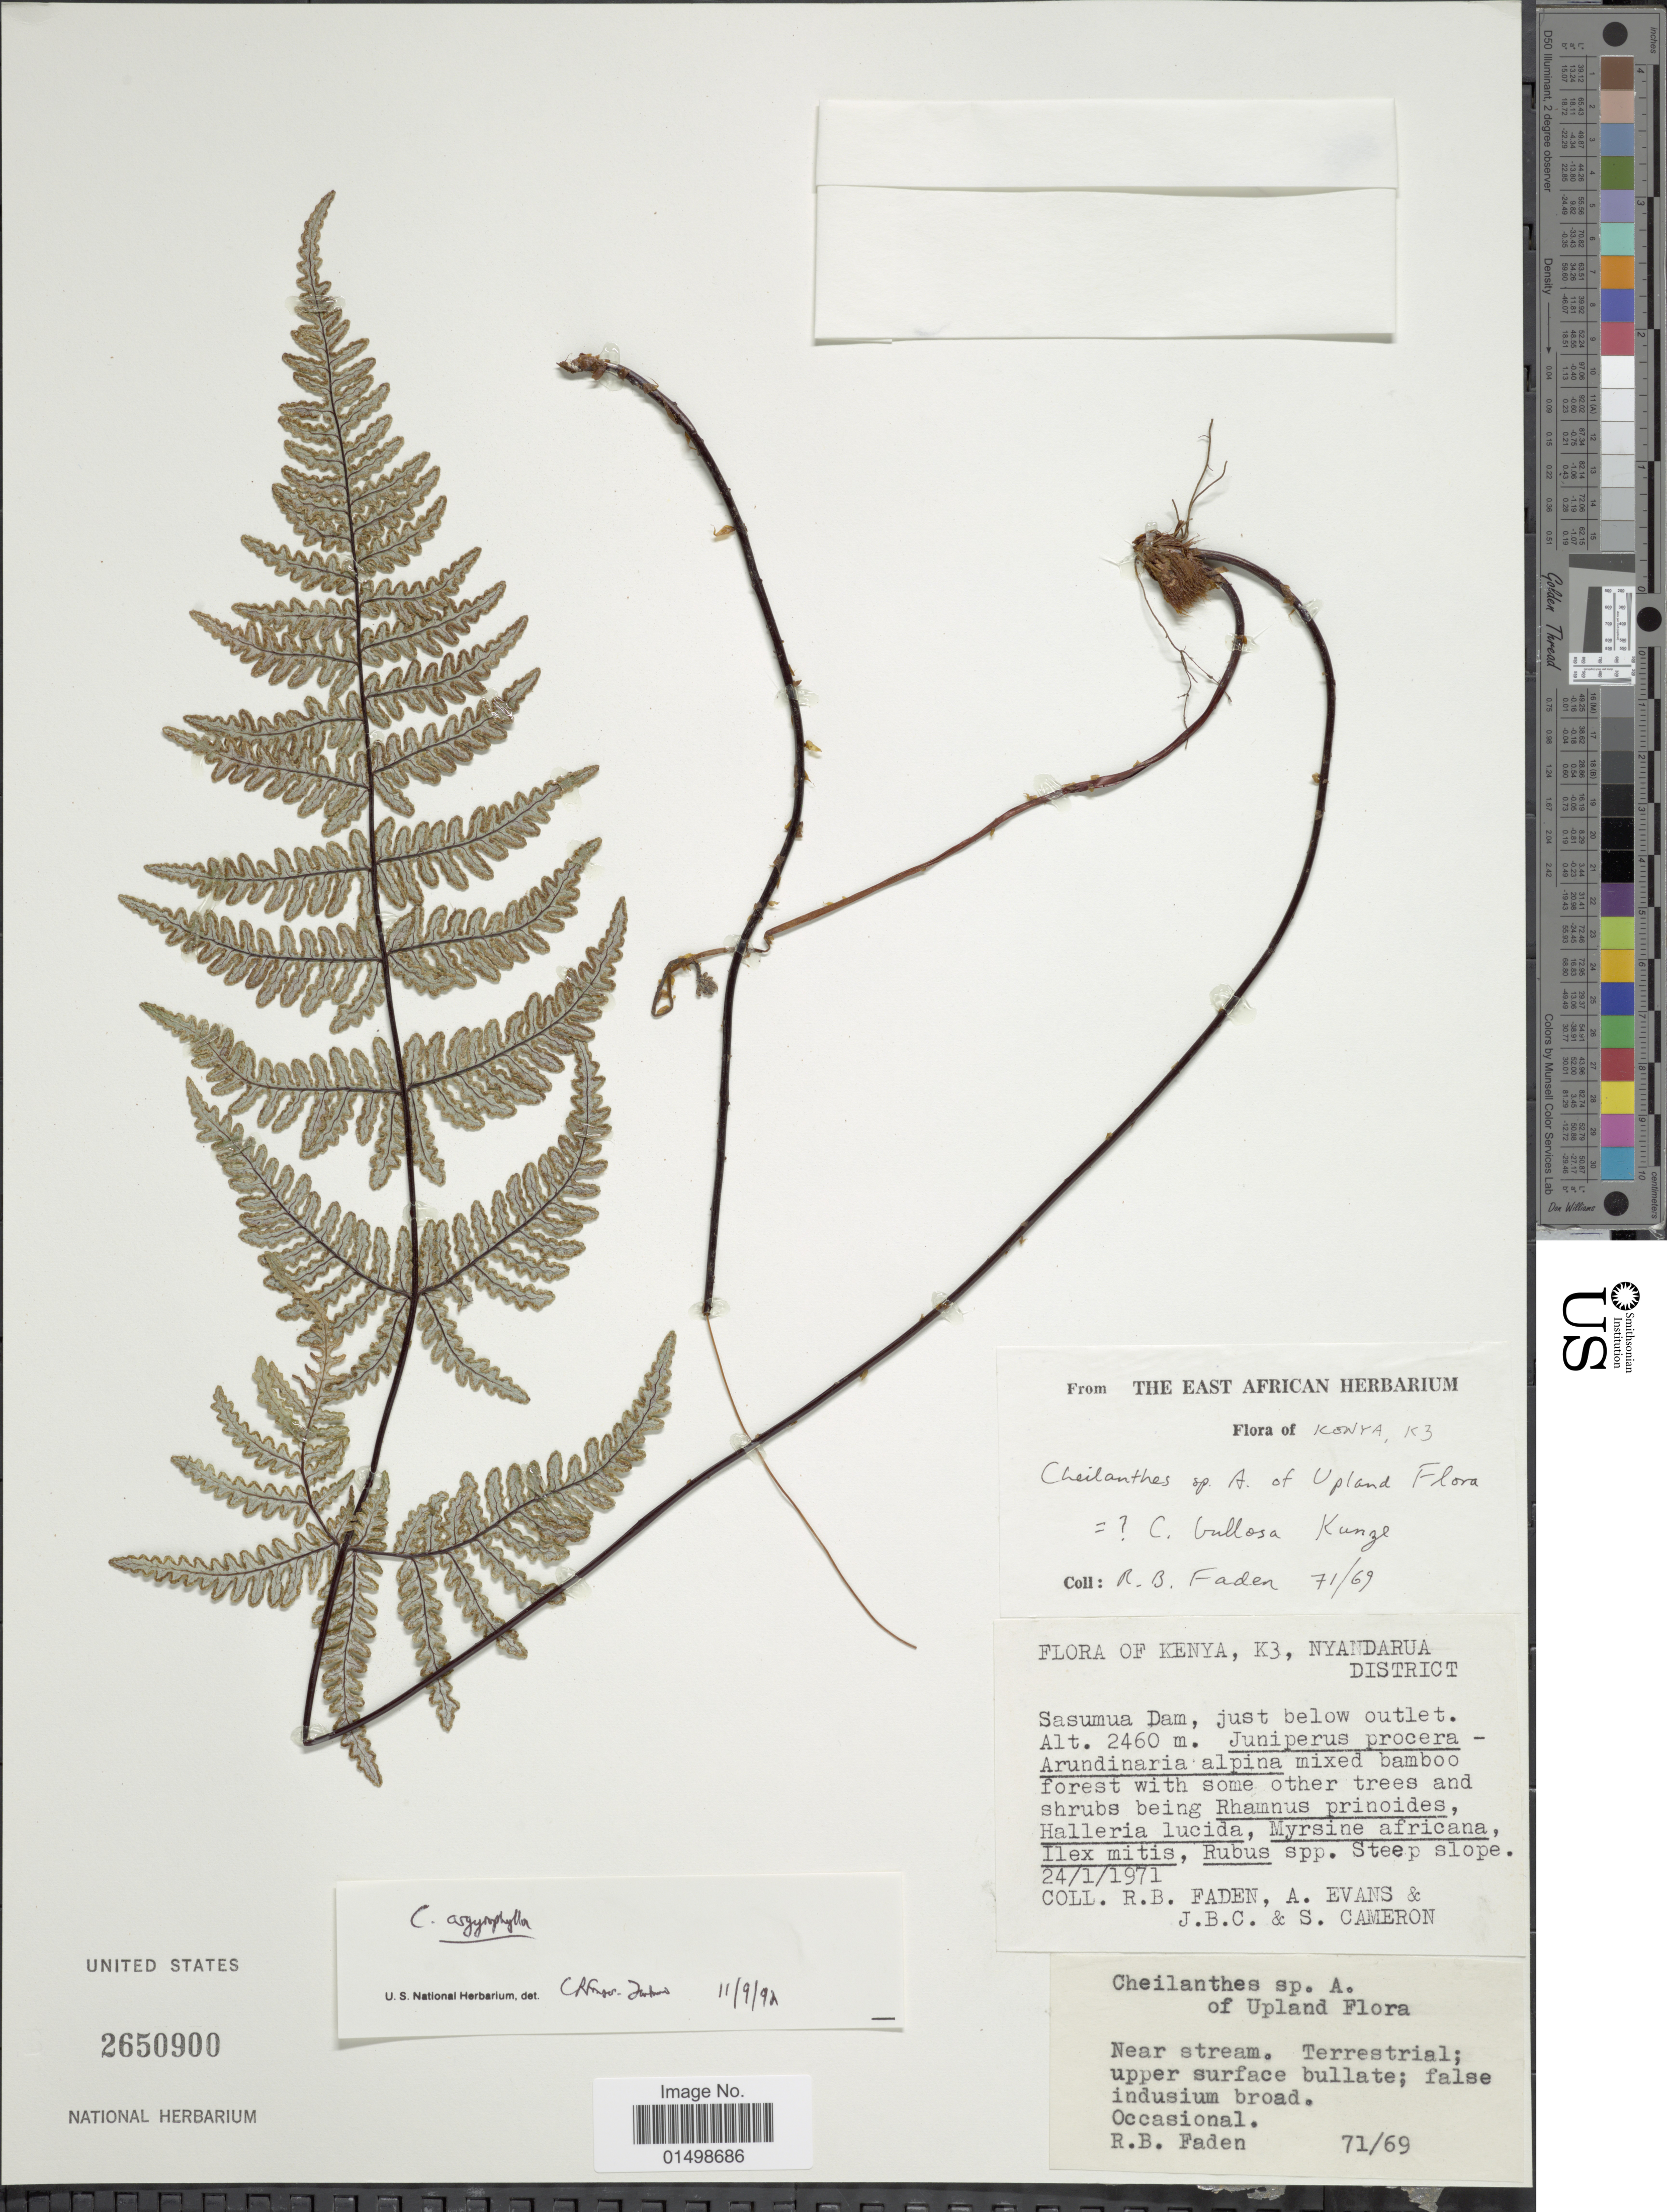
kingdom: Plantae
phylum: Tracheophyta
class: Polypodiopsida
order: Polypodiales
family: Pteridaceae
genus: Aleuritopteris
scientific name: Aleuritopteris bullosa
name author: (Kunze) Ching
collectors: R. B. Faden, A. Evans, J. Cameron & S. Cameron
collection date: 1971-01-24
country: Kenya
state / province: Nyandarua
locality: Sasumua Dam, just below outlet, near stream.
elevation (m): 2460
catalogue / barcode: US 2650900